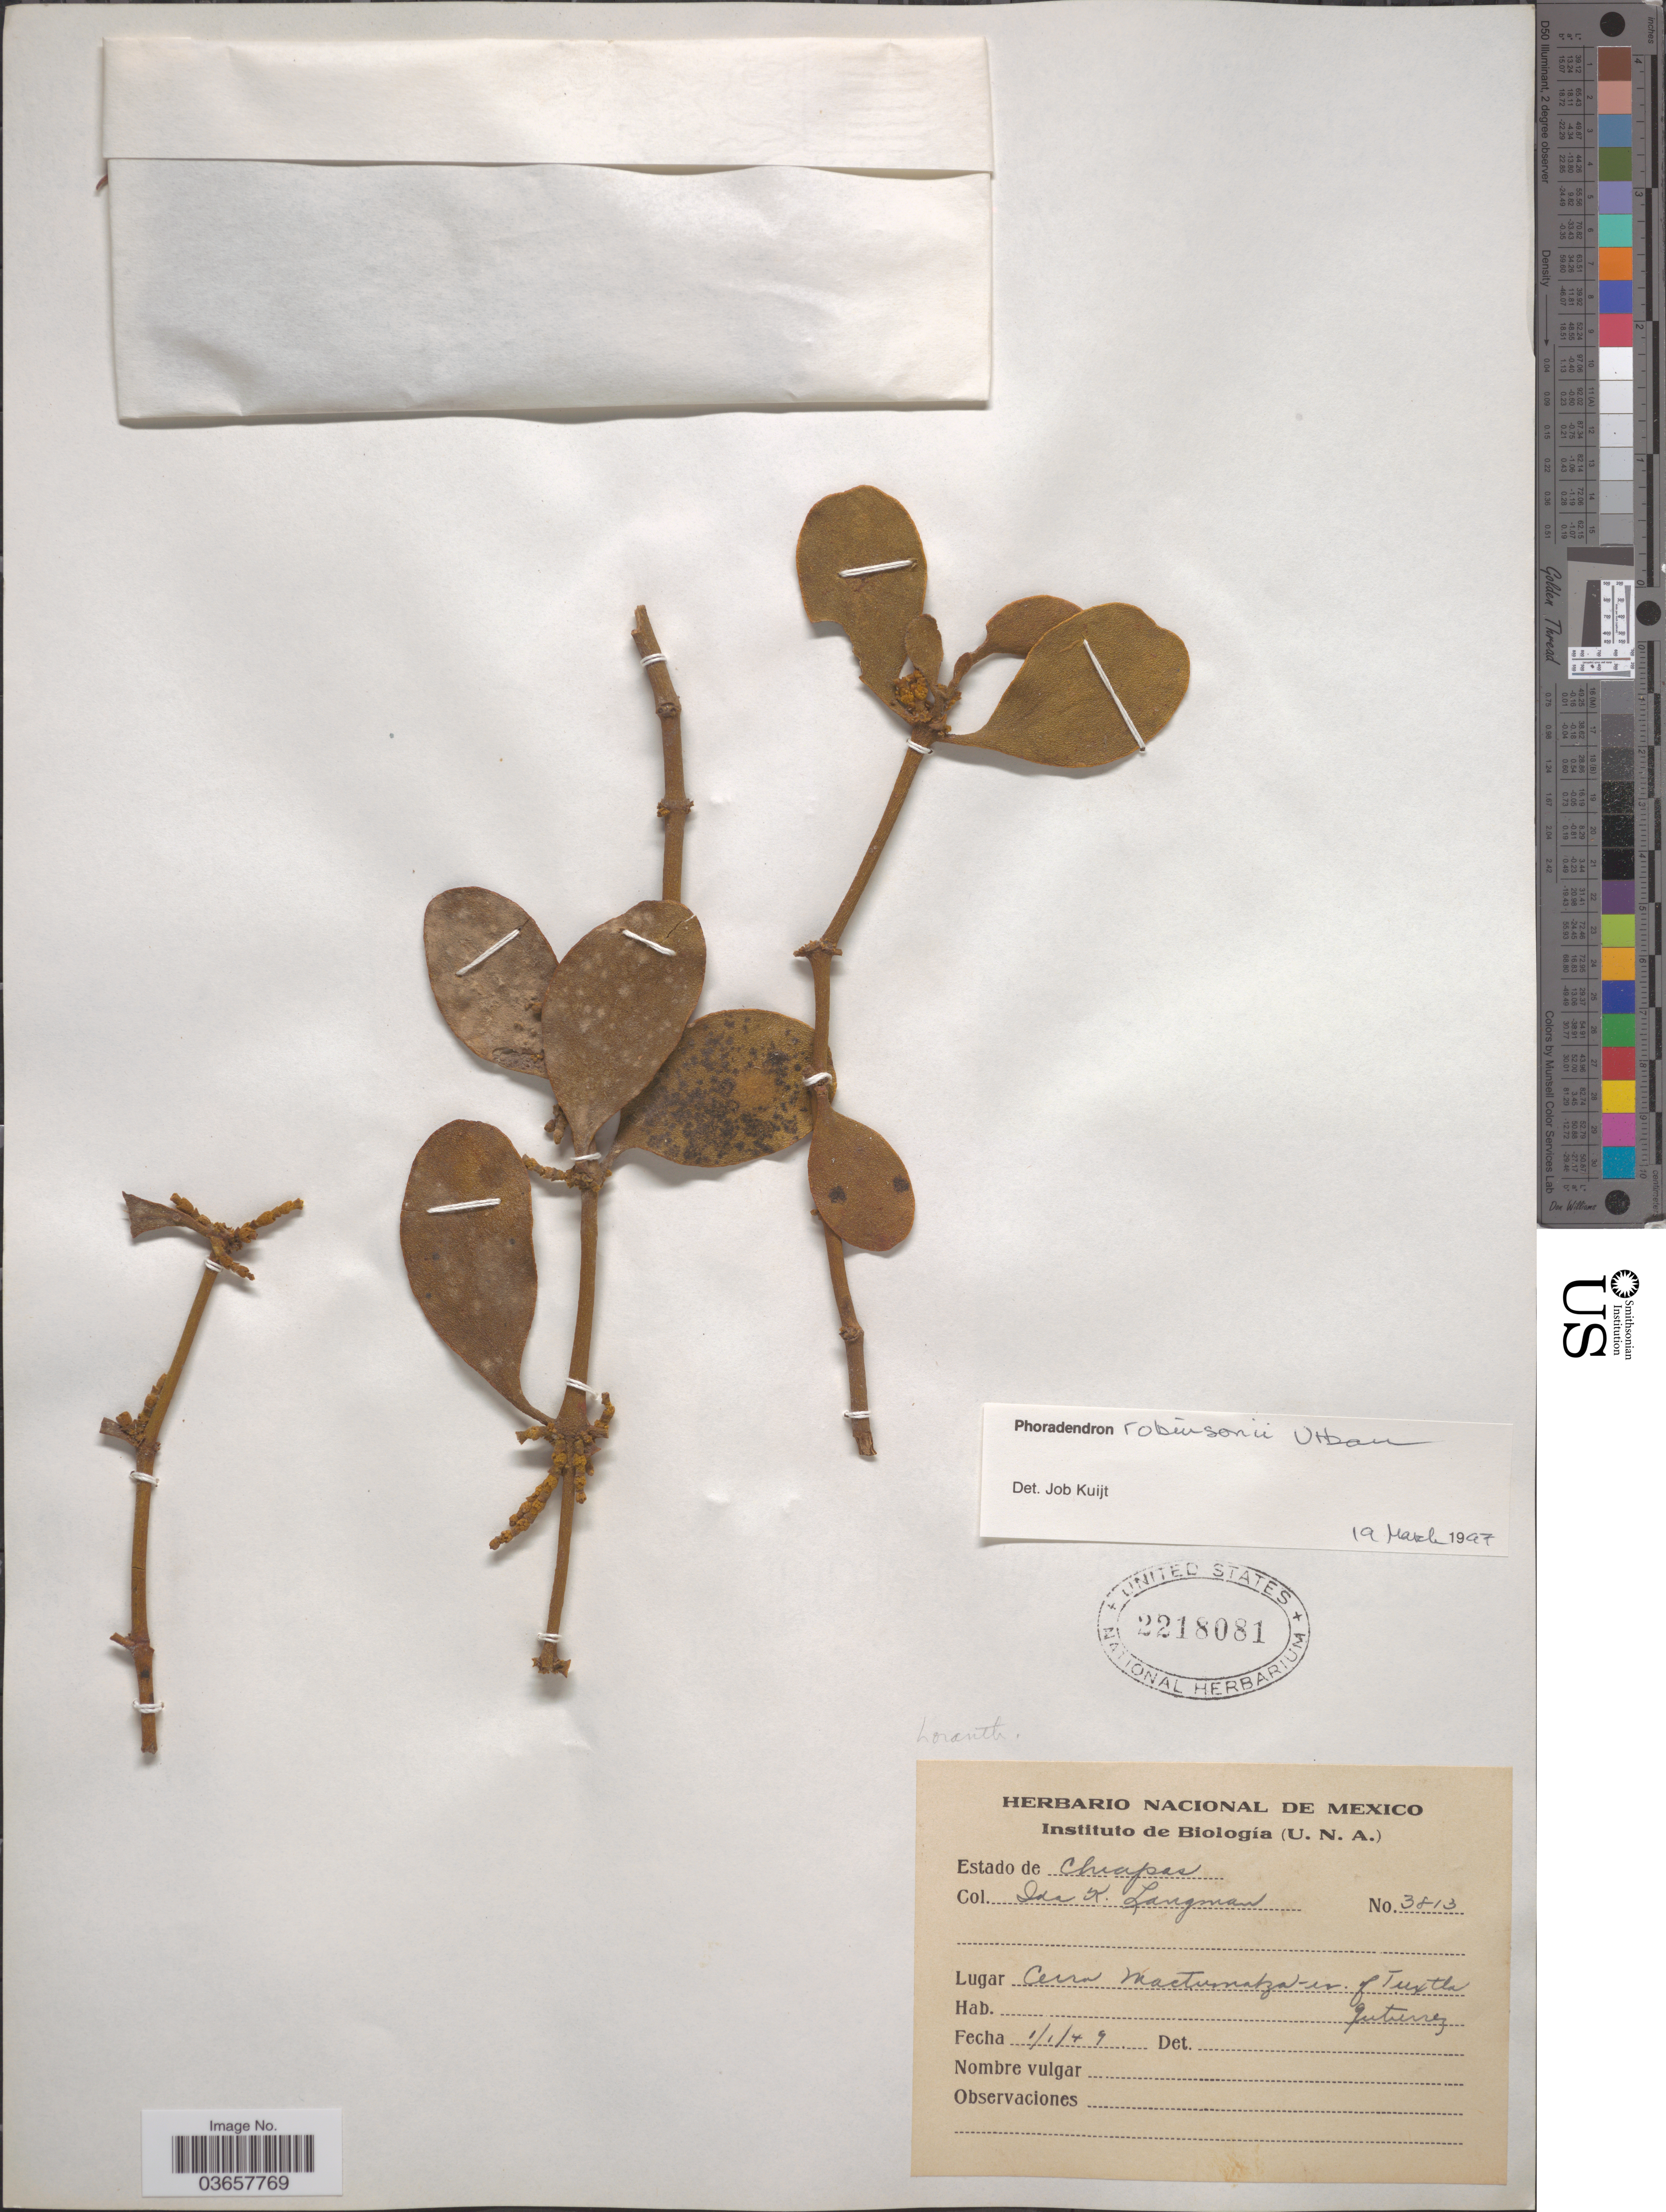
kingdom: Plantae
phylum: Tracheophyta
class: Magnoliopsida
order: Santalales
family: Viscaceae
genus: Phoradendron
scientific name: Phoradendron robinsonii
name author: Urb.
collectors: I. K. Langman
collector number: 3813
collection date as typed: Transcribed d/m/y: 1/1/49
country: Mexico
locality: Cerra Mactumatza w. of Tuxtla Gutierrez.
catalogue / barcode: US 2218081